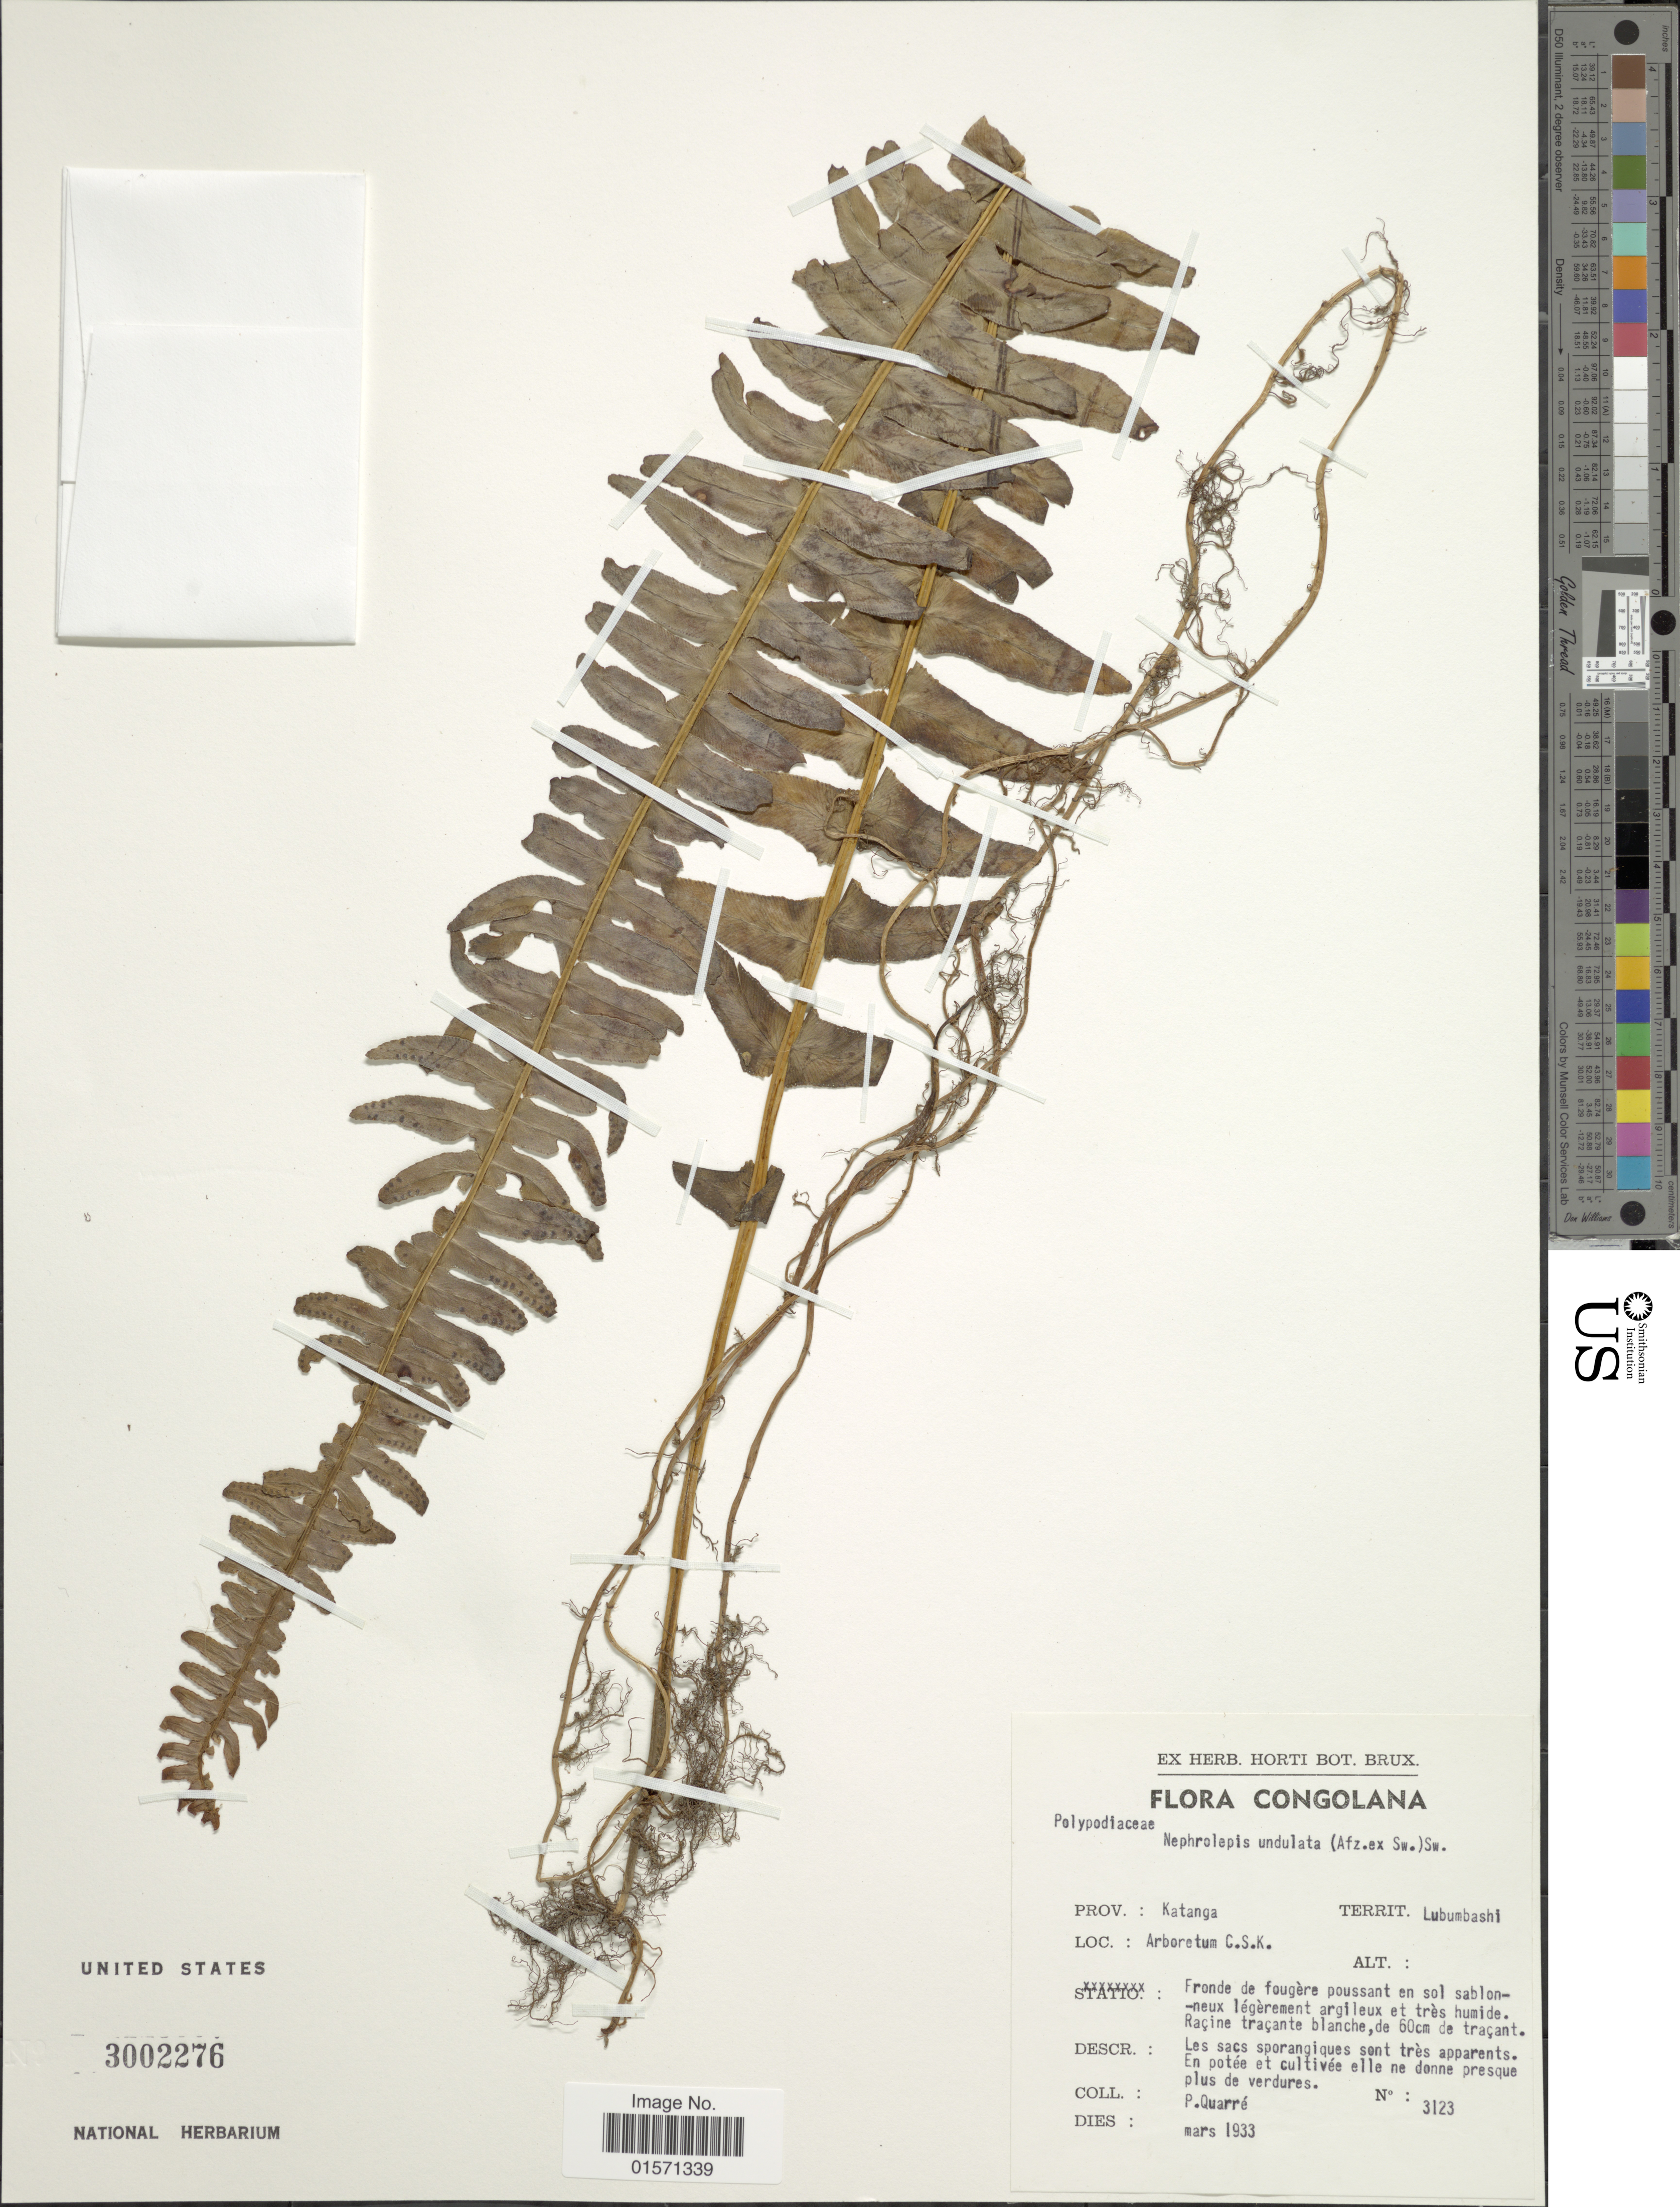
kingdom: Plantae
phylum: Tracheophyta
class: Polypodiopsida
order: Polypodiales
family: Nephrolepidaceae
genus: Nephrolepis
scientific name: Nephrolepis undulata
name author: J. Sm.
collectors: P. Quarre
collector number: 3123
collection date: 1933-03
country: Congo, Democratic Republic of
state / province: Haut-Katanga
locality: Congolana. Territ. Lubumbashi. Arboretum C.S.K.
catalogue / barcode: US 3002276